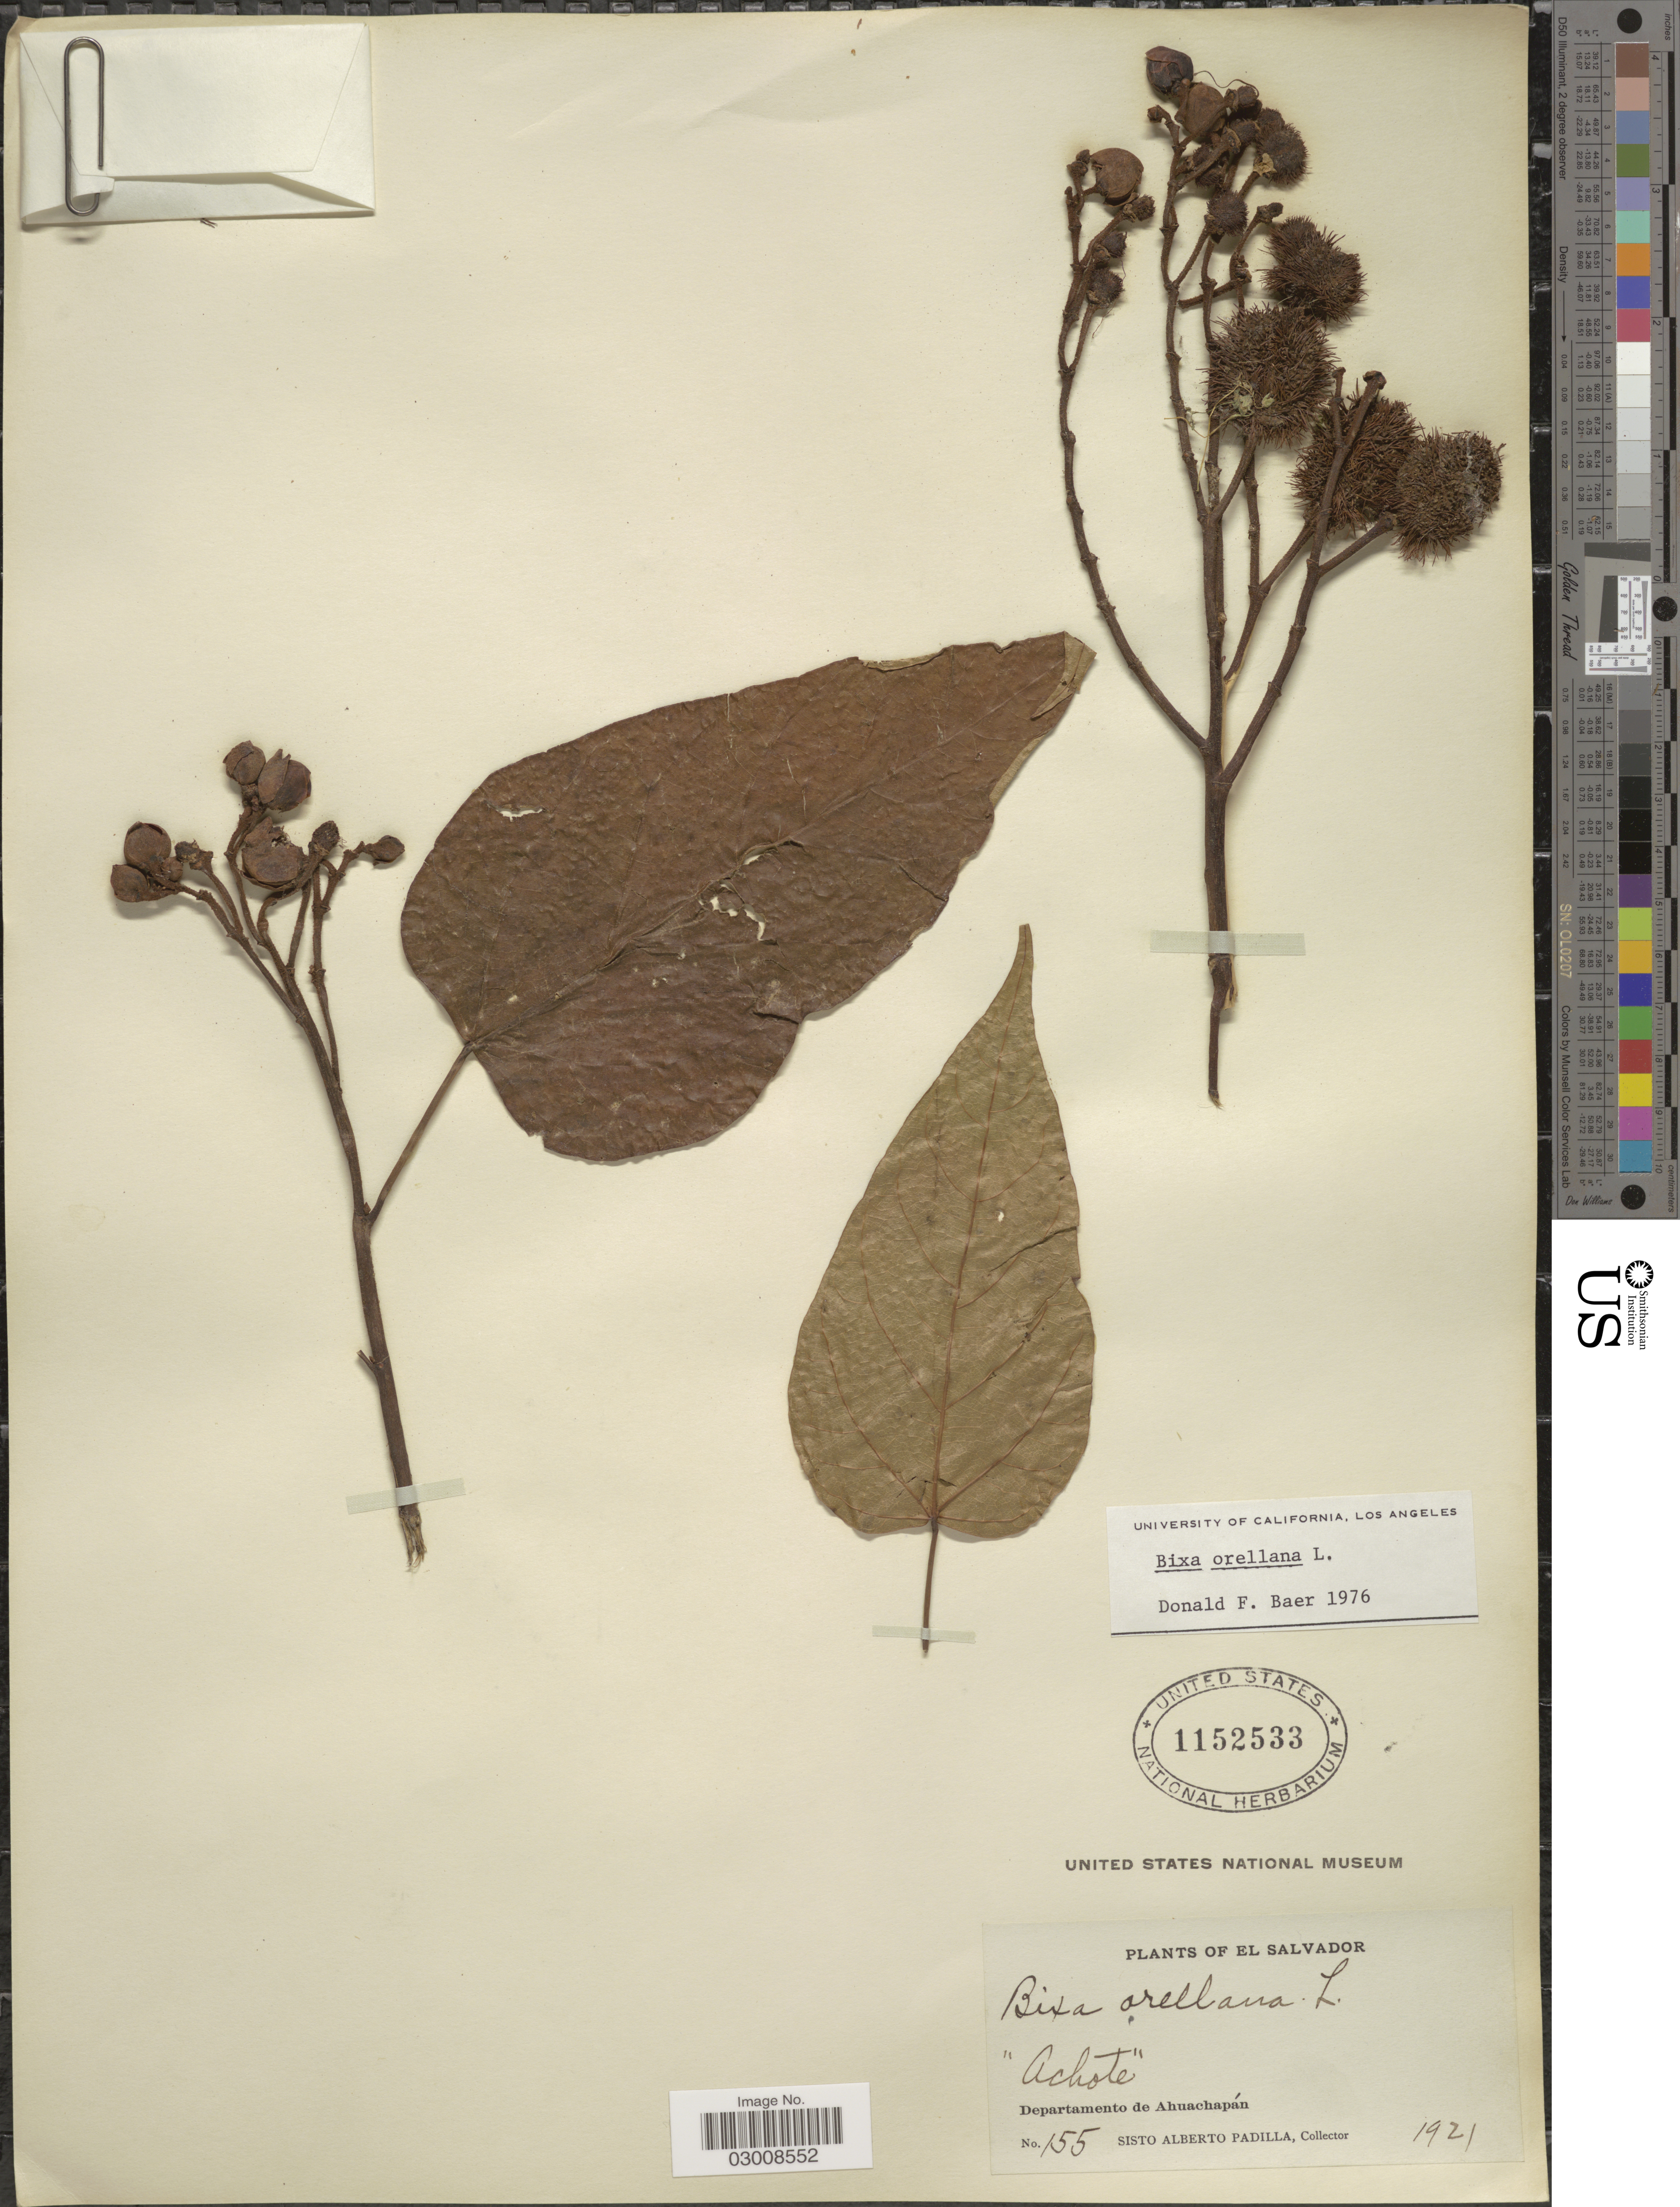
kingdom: Plantae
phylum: Tracheophyta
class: Magnoliopsida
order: Malvales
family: Bixaceae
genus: Bixa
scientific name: Bixa orellana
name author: L.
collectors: S. A. Padilla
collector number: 155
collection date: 1921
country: El Salvador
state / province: Ahuachapan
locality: Departamento de Ahuachapán.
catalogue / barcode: US 1152533